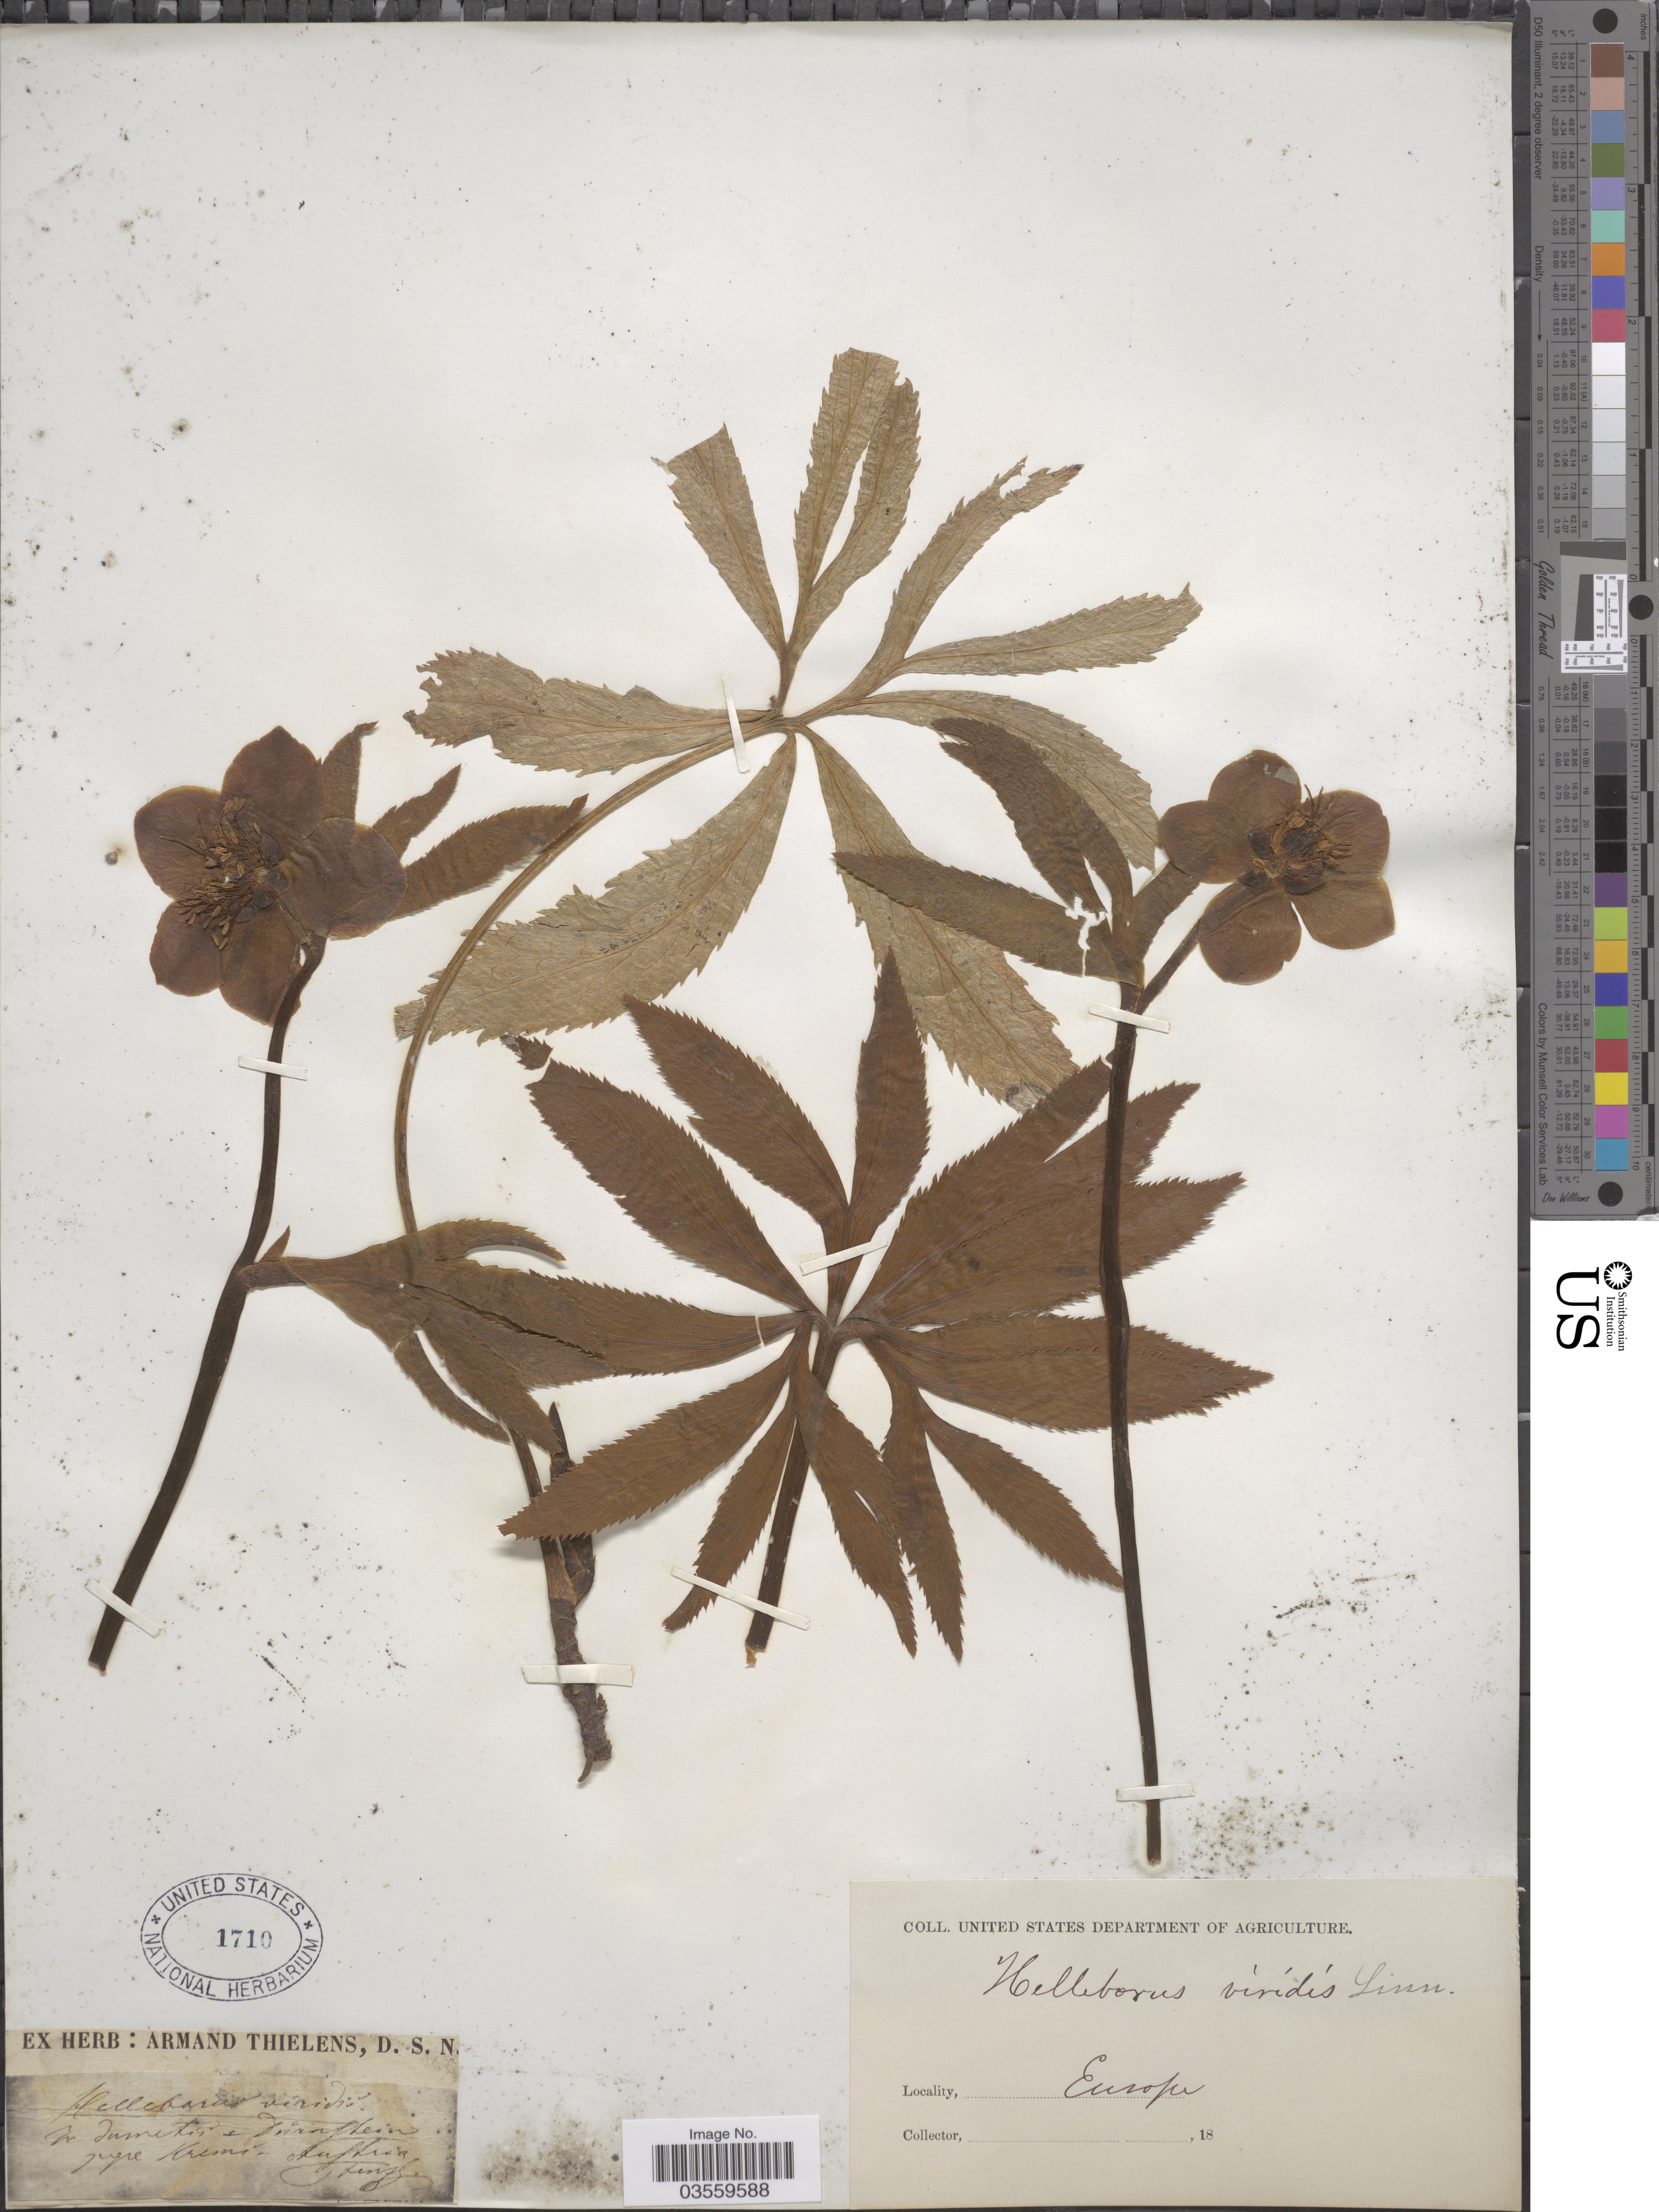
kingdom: Plantae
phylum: Tracheophyta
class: Magnoliopsida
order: Ranunculales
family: Ranunculaceae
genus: Helleborus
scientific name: Helleborus viridis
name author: L.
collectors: A. Thielens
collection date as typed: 18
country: Austria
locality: In dunetis a [interpreted] Durnstein prope Krems. Europe.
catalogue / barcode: US 1710